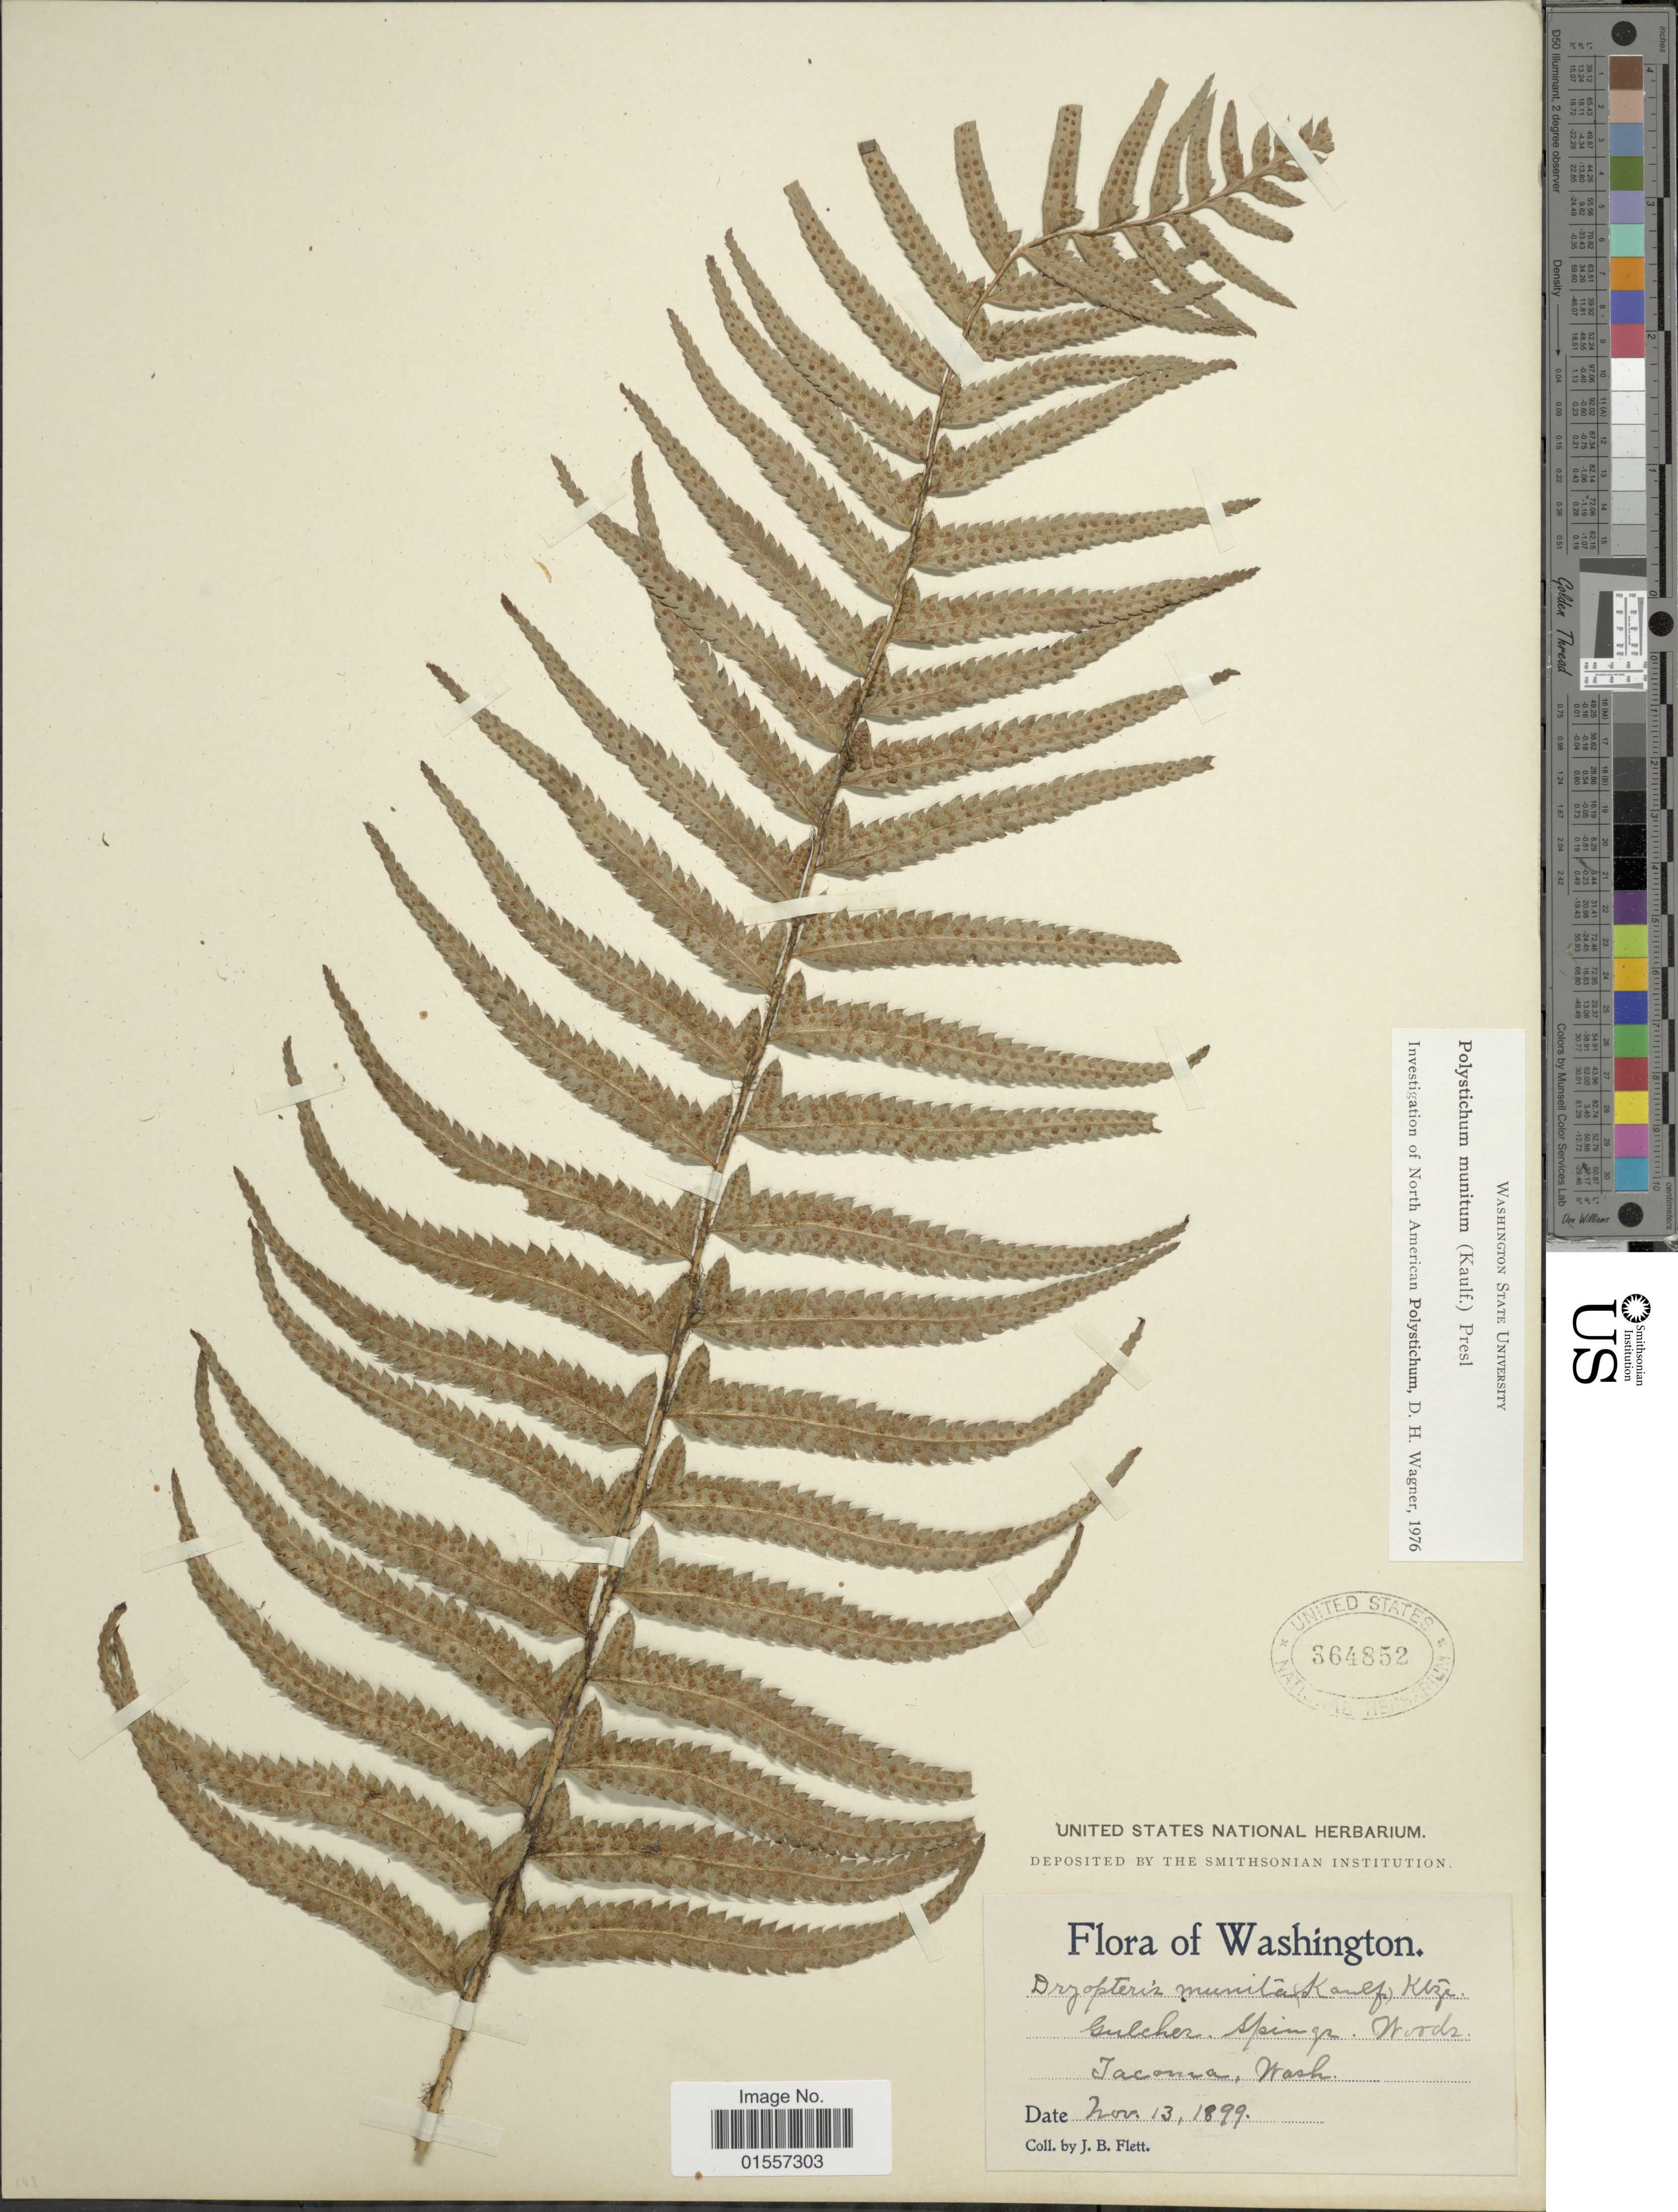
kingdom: Plantae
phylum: Tracheophyta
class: Polypodiopsida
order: Polypodiales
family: Dryopteridaceae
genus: Polystichum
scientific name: Polystichum munitum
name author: (Kaulf.) C. Presl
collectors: J. Flett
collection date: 1899-11-13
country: United States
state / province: Washington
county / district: Pierce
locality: Gulcher, Springs woods, Tacoma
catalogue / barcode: US 364852